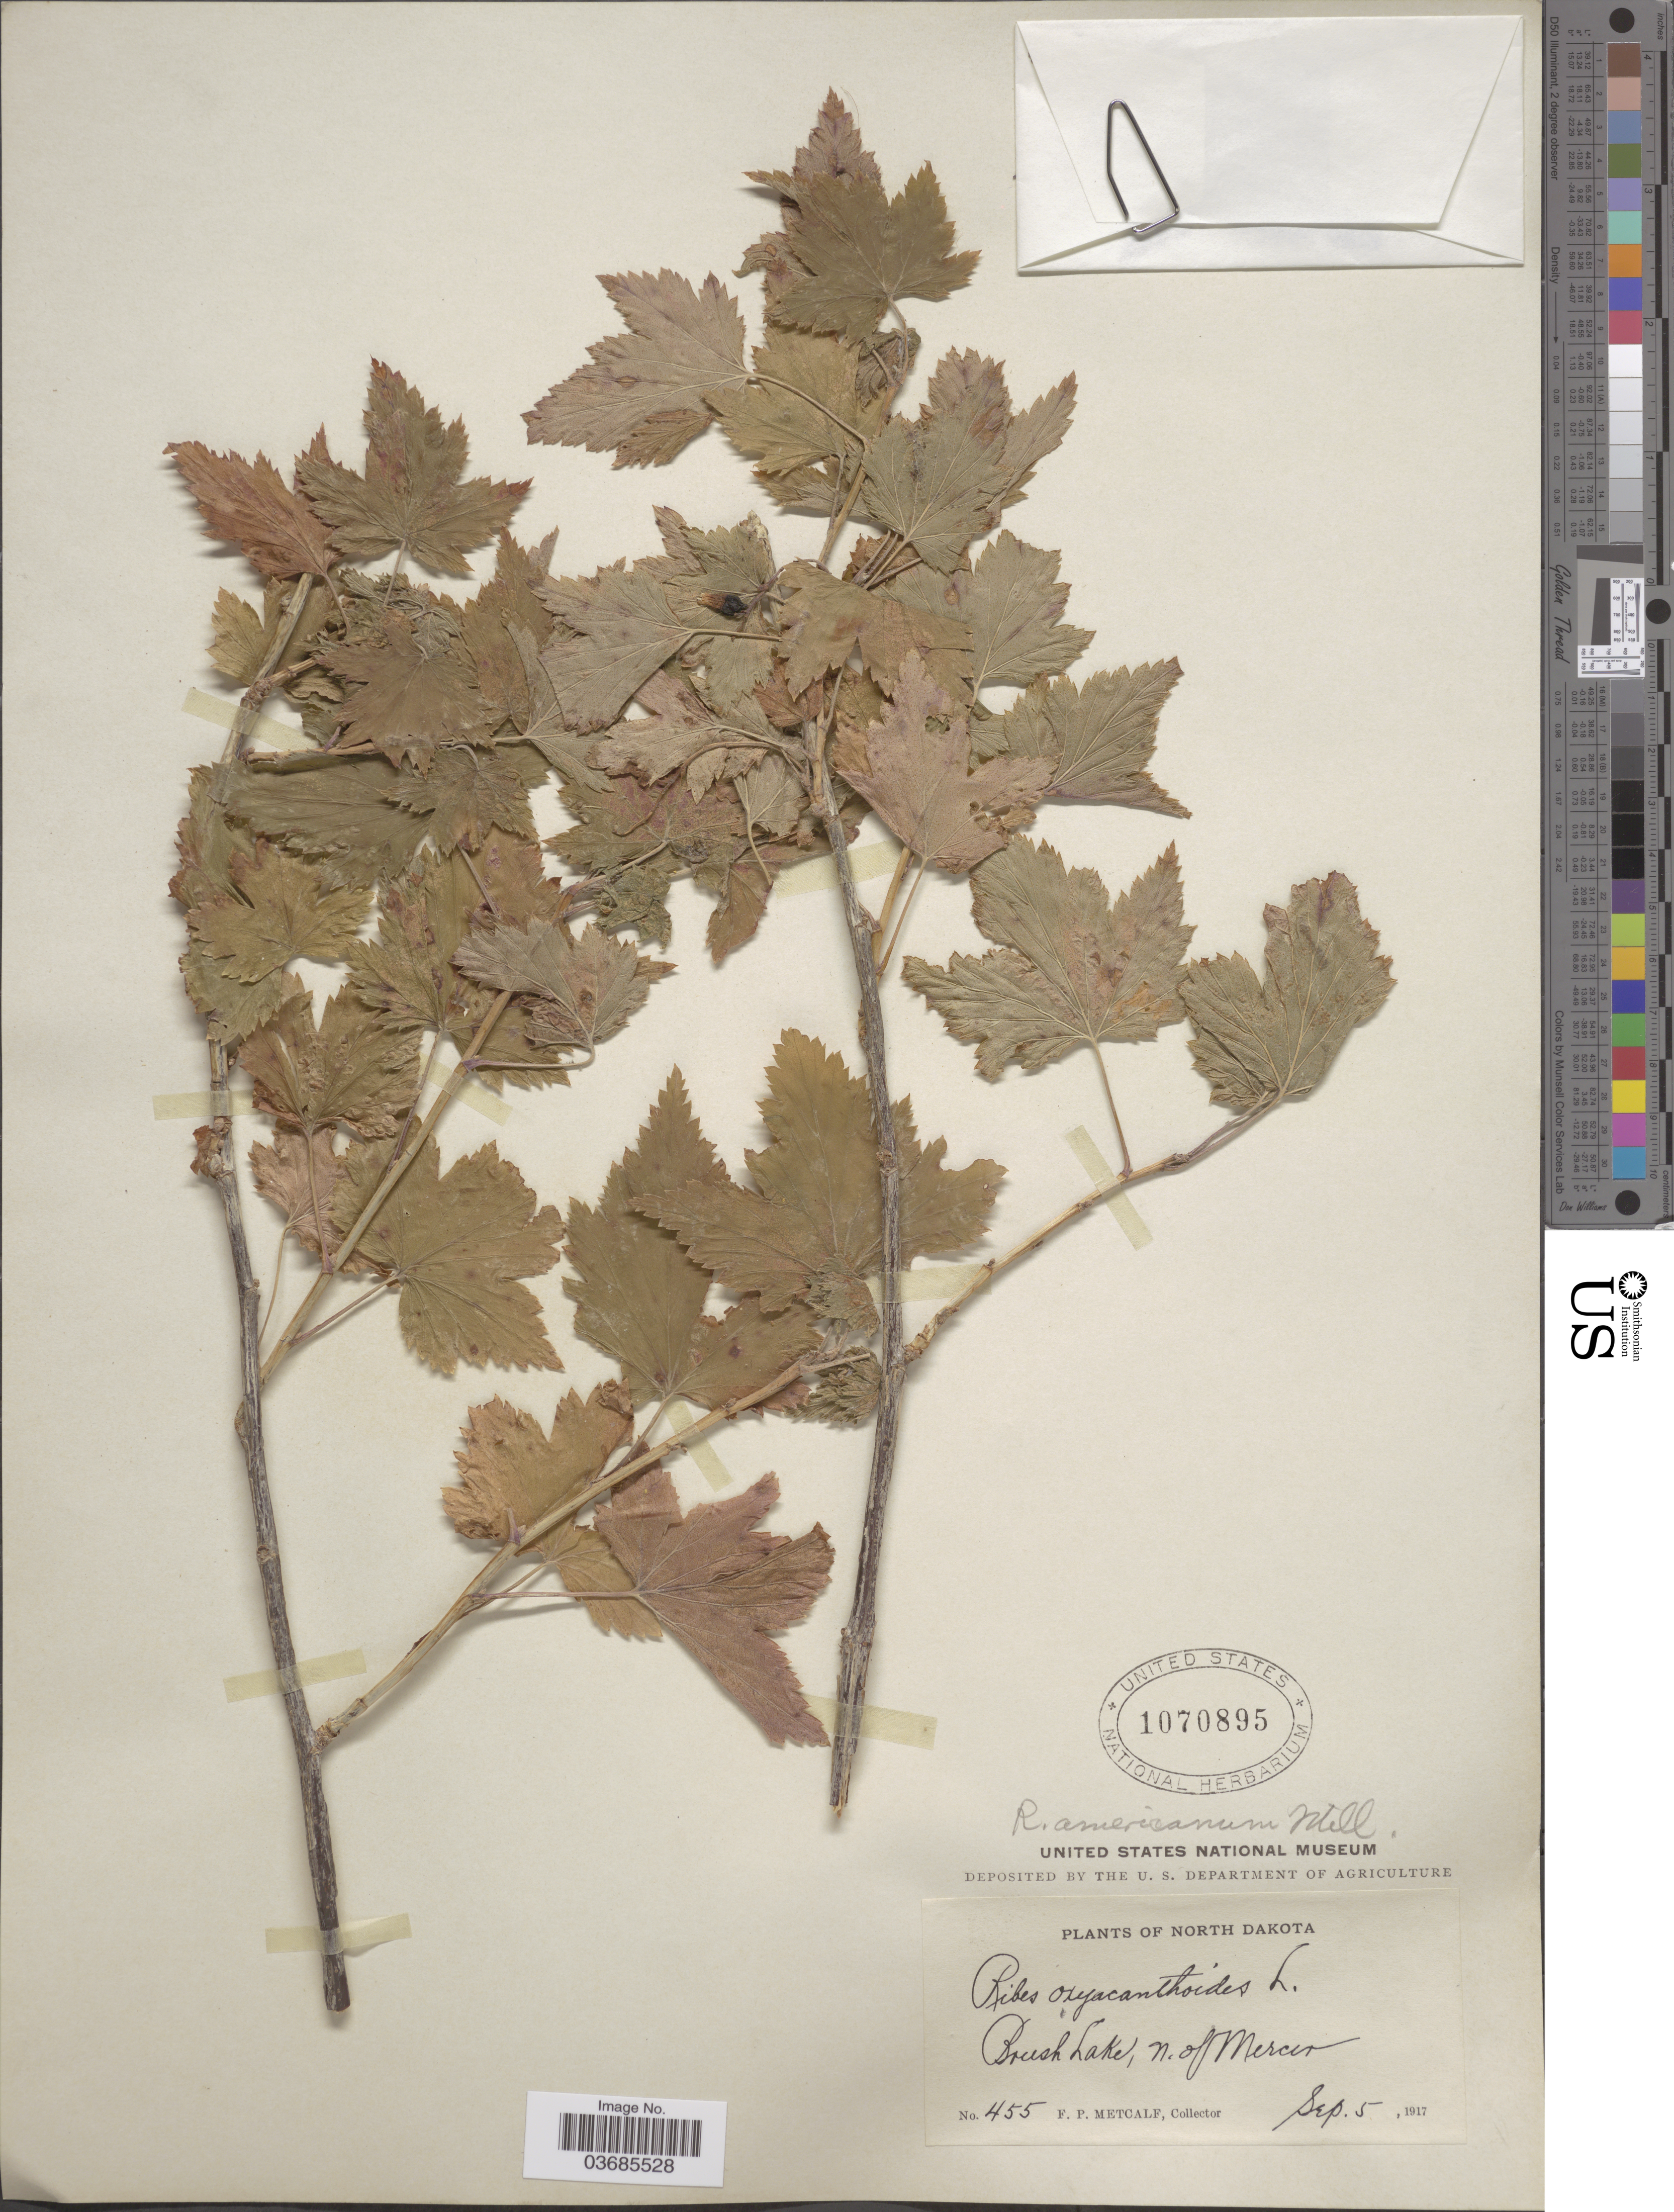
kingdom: Plantae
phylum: Tracheophyta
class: Magnoliopsida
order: Saxifragales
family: Grossulariaceae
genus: Ribes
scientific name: Ribes americanum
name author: Mill.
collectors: F. Metcalf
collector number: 455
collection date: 1917-09-05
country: United States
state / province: North Dakota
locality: Brush Lake, N. of Mercer.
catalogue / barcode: US 1070895